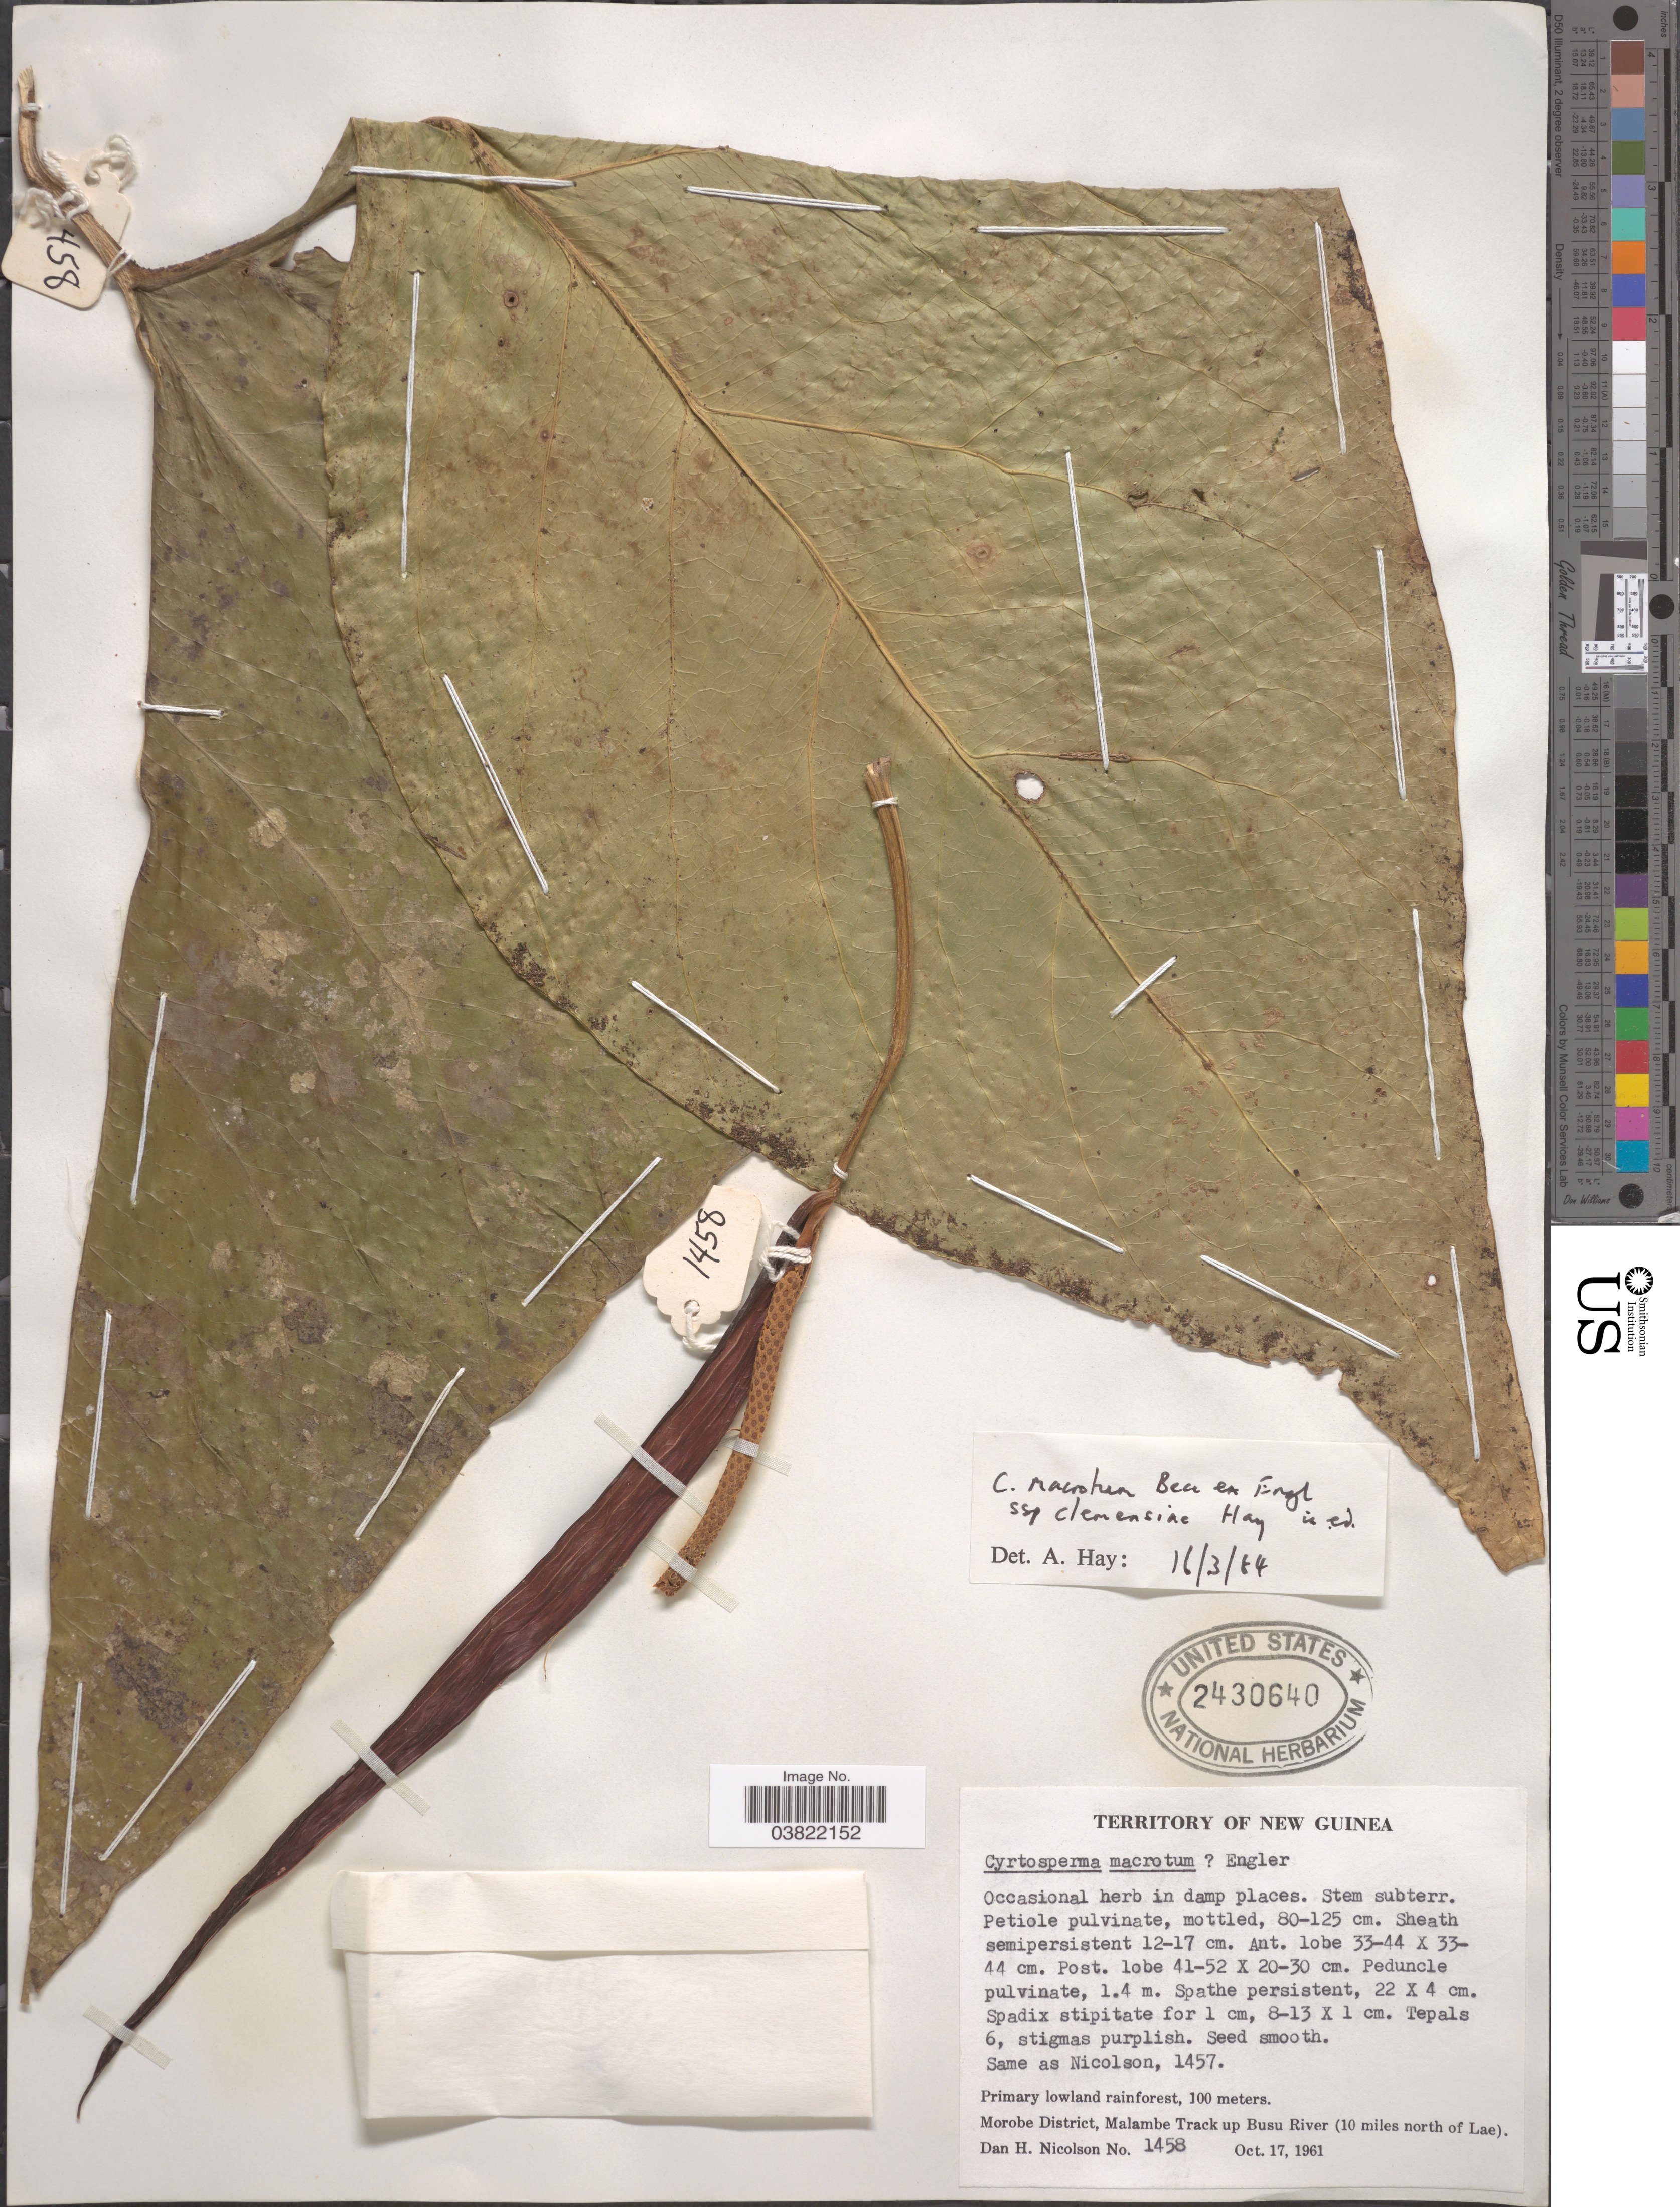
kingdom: Plantae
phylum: Tracheophyta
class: Liliopsida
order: Alismatales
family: Araceae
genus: Cyrtosperma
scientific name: Cyrtosperma macrotum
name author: Becc. ex Engl.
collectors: D. H. Nicolson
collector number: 1458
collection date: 1961-10-17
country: Papua New Guinea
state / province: Morobe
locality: Territory of New Guinea. Morobe District, Malambe Track up Busu River (10 miles north of Lae).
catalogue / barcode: US 2430640